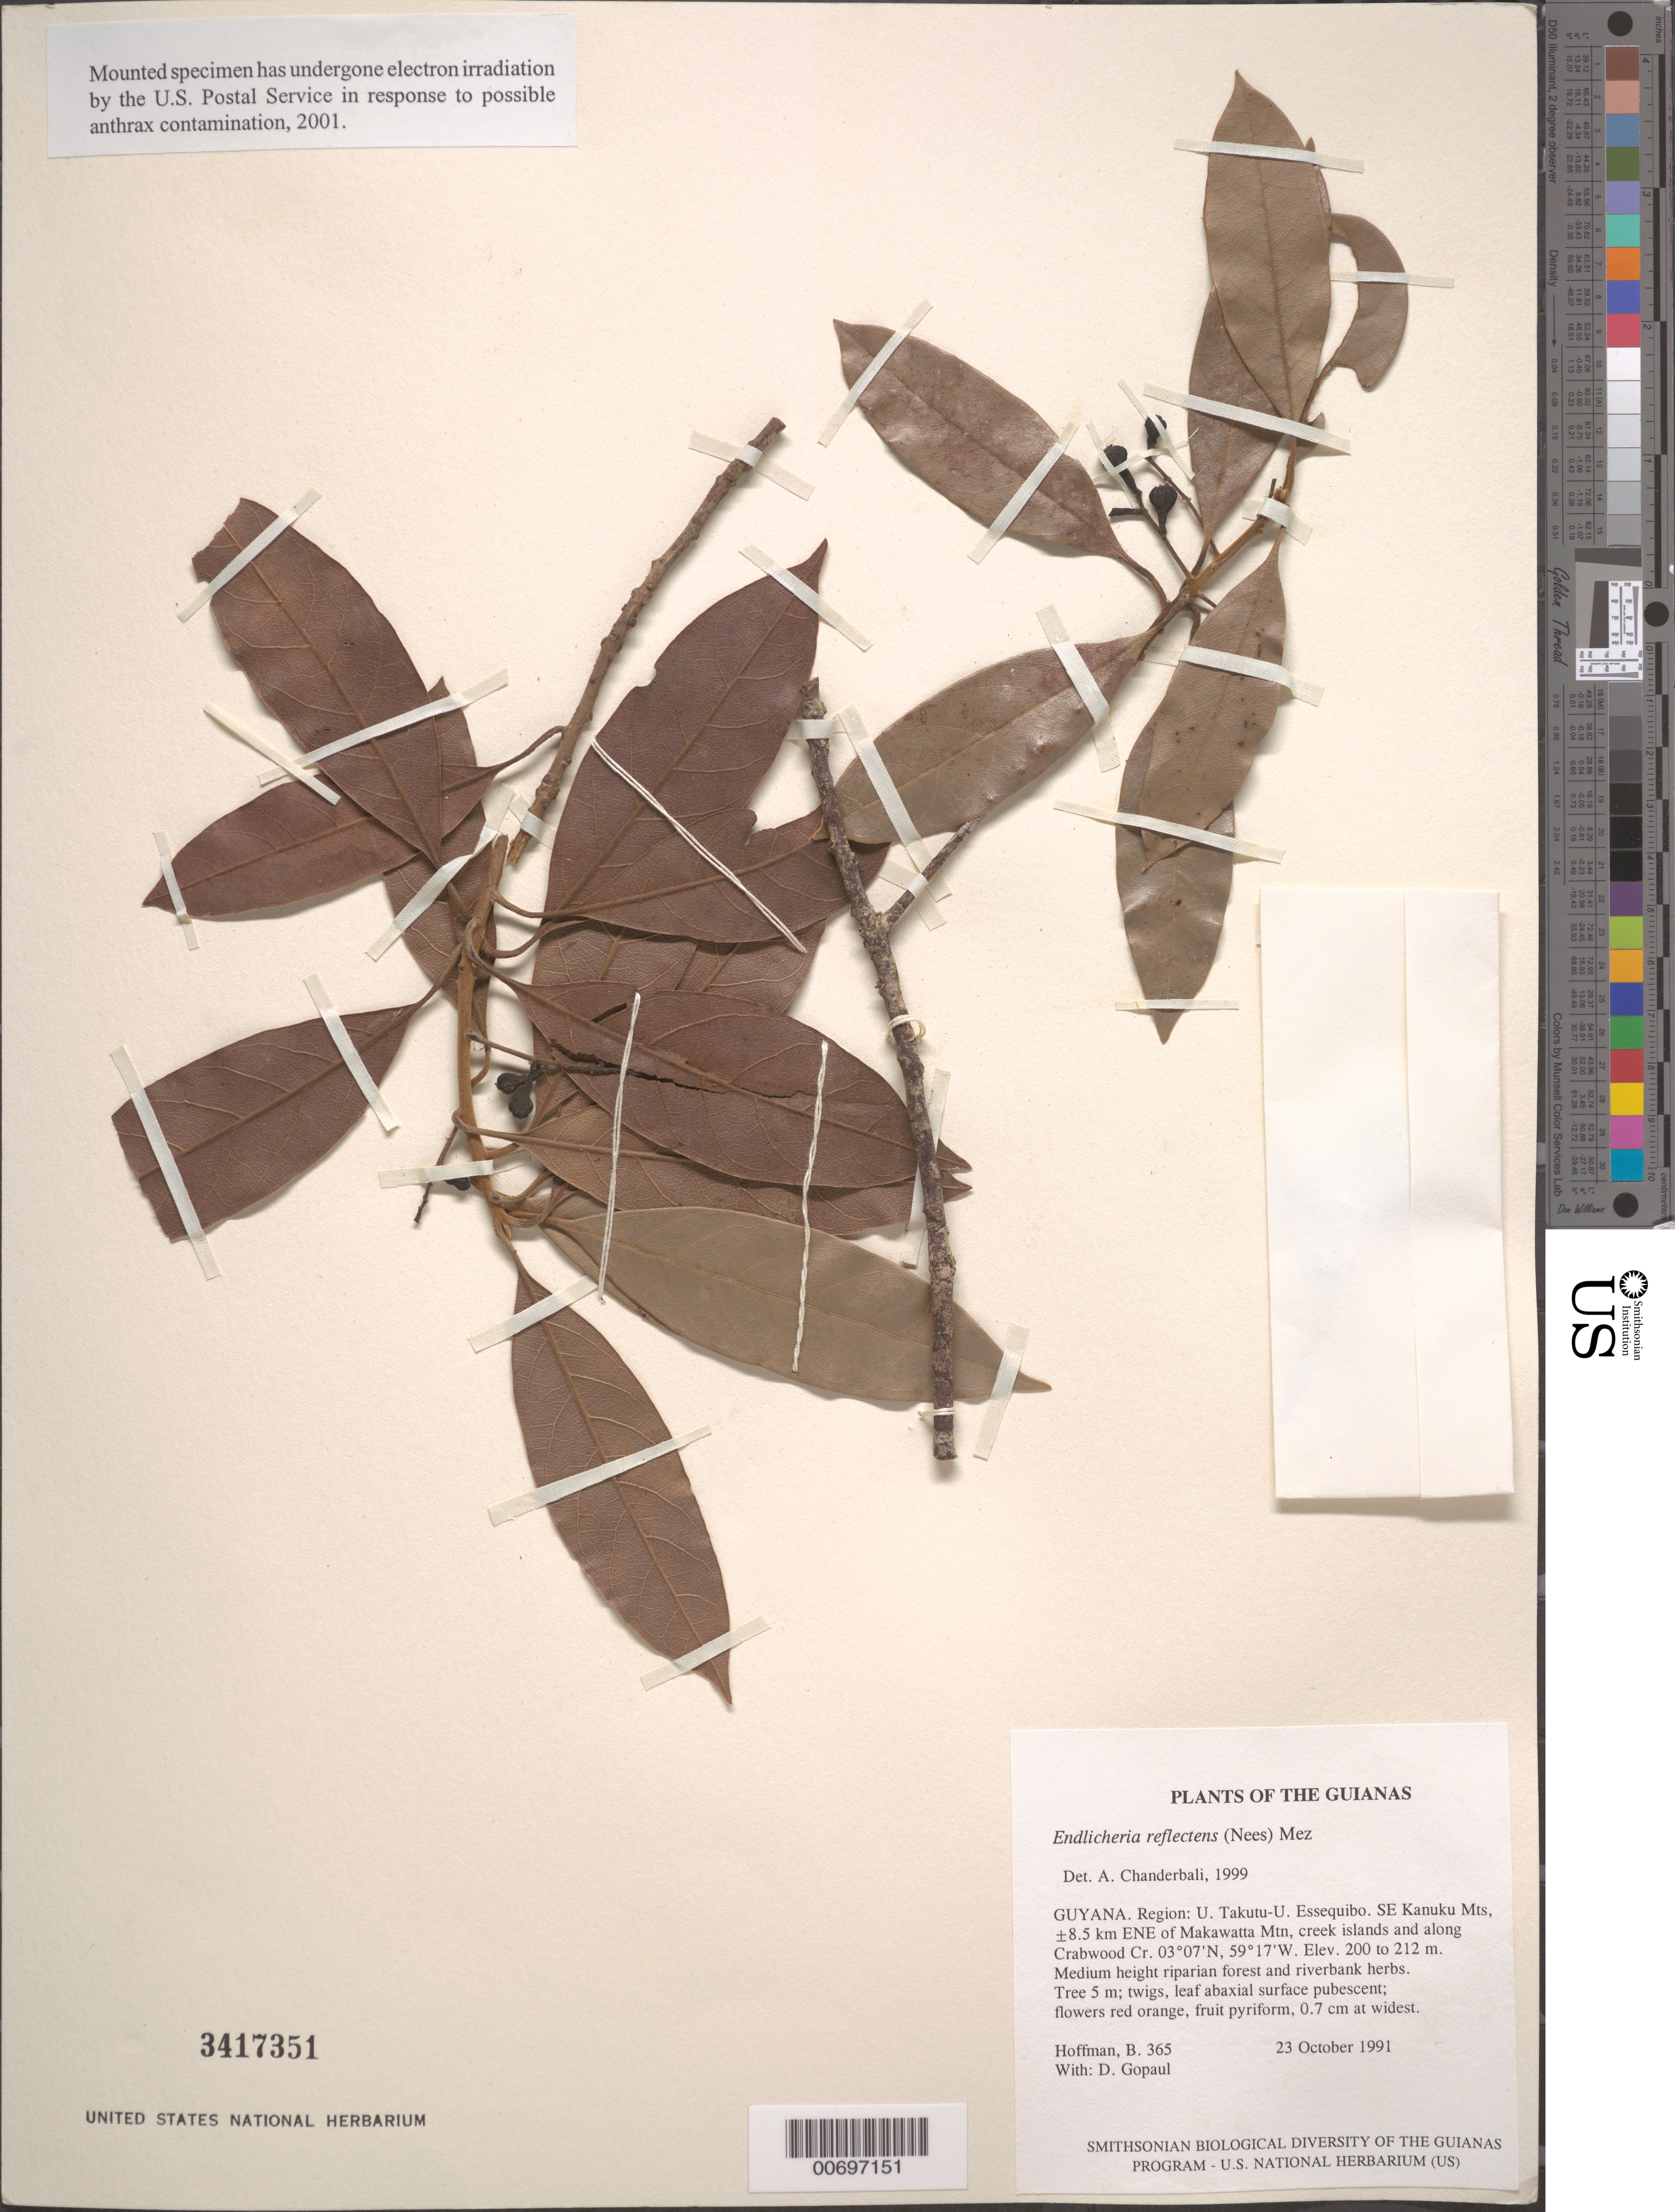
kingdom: Plantae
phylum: Tracheophyta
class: Magnoliopsida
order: Laurales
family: Lauraceae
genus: Endlicheria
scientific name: Endlicheria reflectens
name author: (Nees) Mez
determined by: Chanderbali, Andre Shashi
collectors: B. Hoffman & D. Gopaul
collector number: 365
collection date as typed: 23 October 1991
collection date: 1991-10-23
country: Guyana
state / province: U. Takutu-U. Essequibo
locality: SE Kanuku Mts, ±8.5 km ENE of Makawatta Mtn, creek islands and along Crabwood Creek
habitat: Medium height riparian forest and riverbank herbs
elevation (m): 200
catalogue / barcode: US 3417351